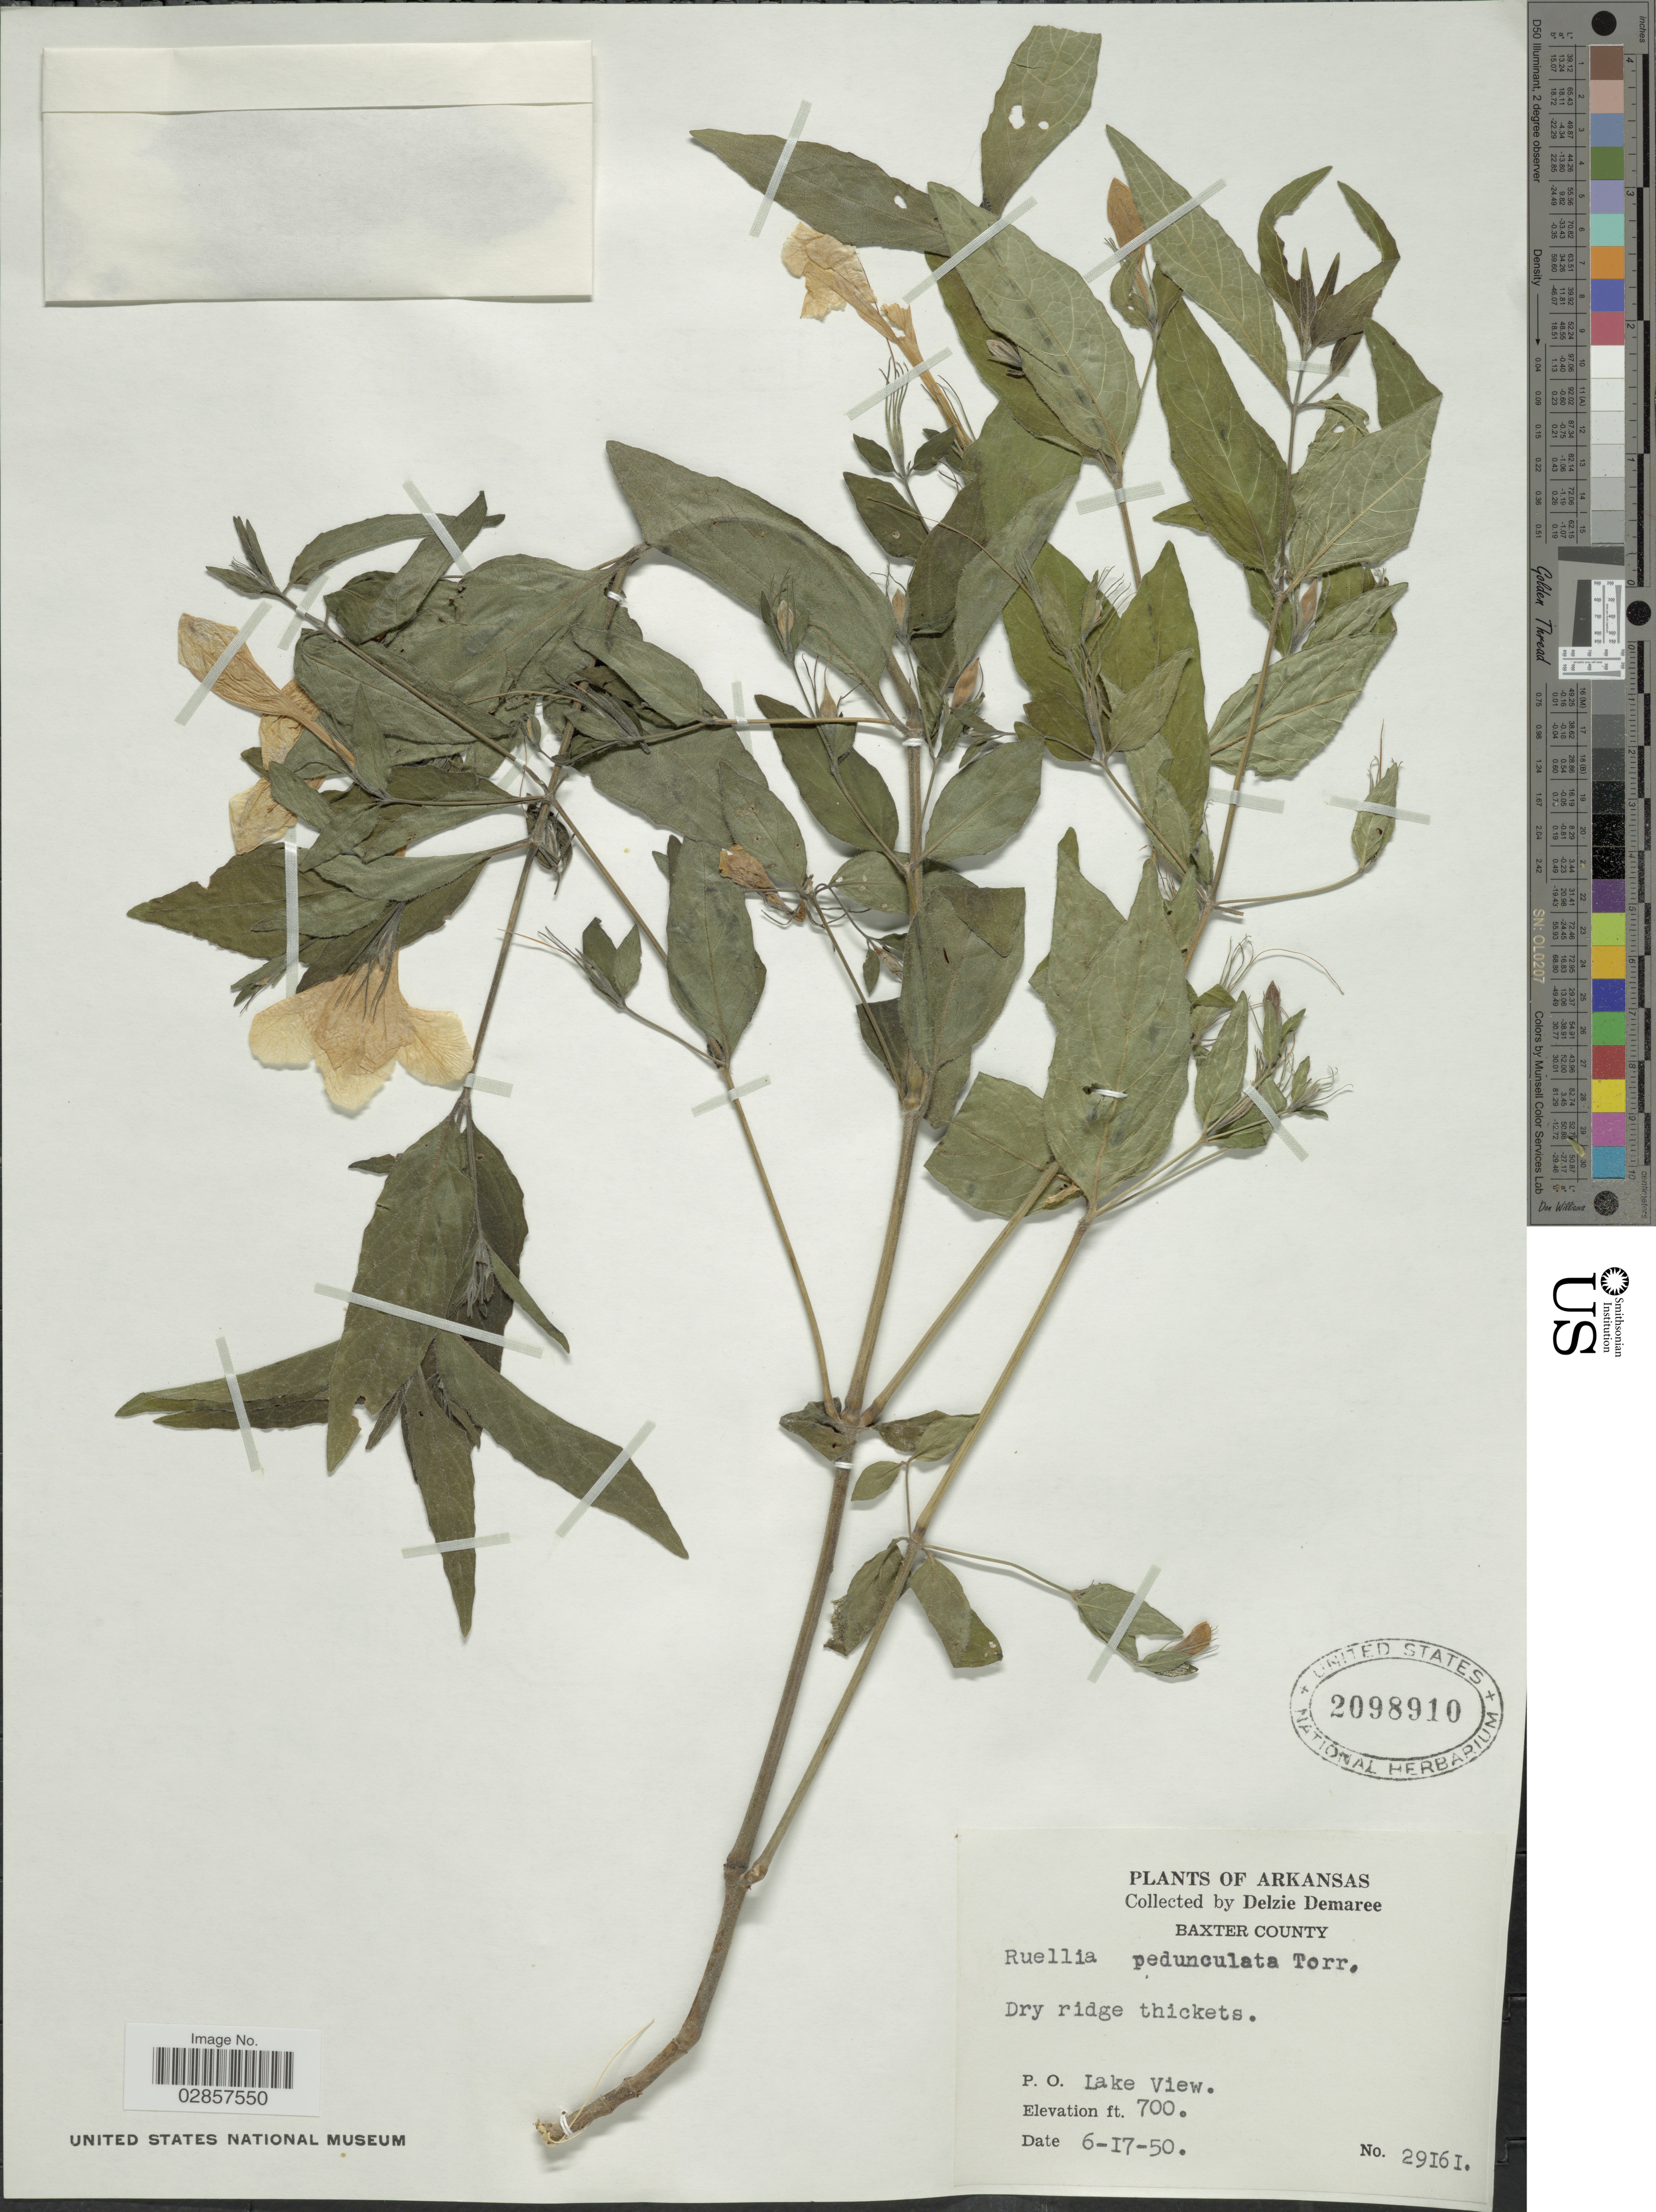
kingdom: Plantae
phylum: Tracheophyta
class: Magnoliopsida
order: Lamiales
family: Acanthaceae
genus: Ruellia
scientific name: Ruellia pedunculata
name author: Torr. ex A. Gray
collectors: D. Demaree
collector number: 29161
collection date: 1950-06-17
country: United States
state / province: Arkansas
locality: Baxter County, P. O. Lake View.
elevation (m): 213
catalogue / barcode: US 2098910